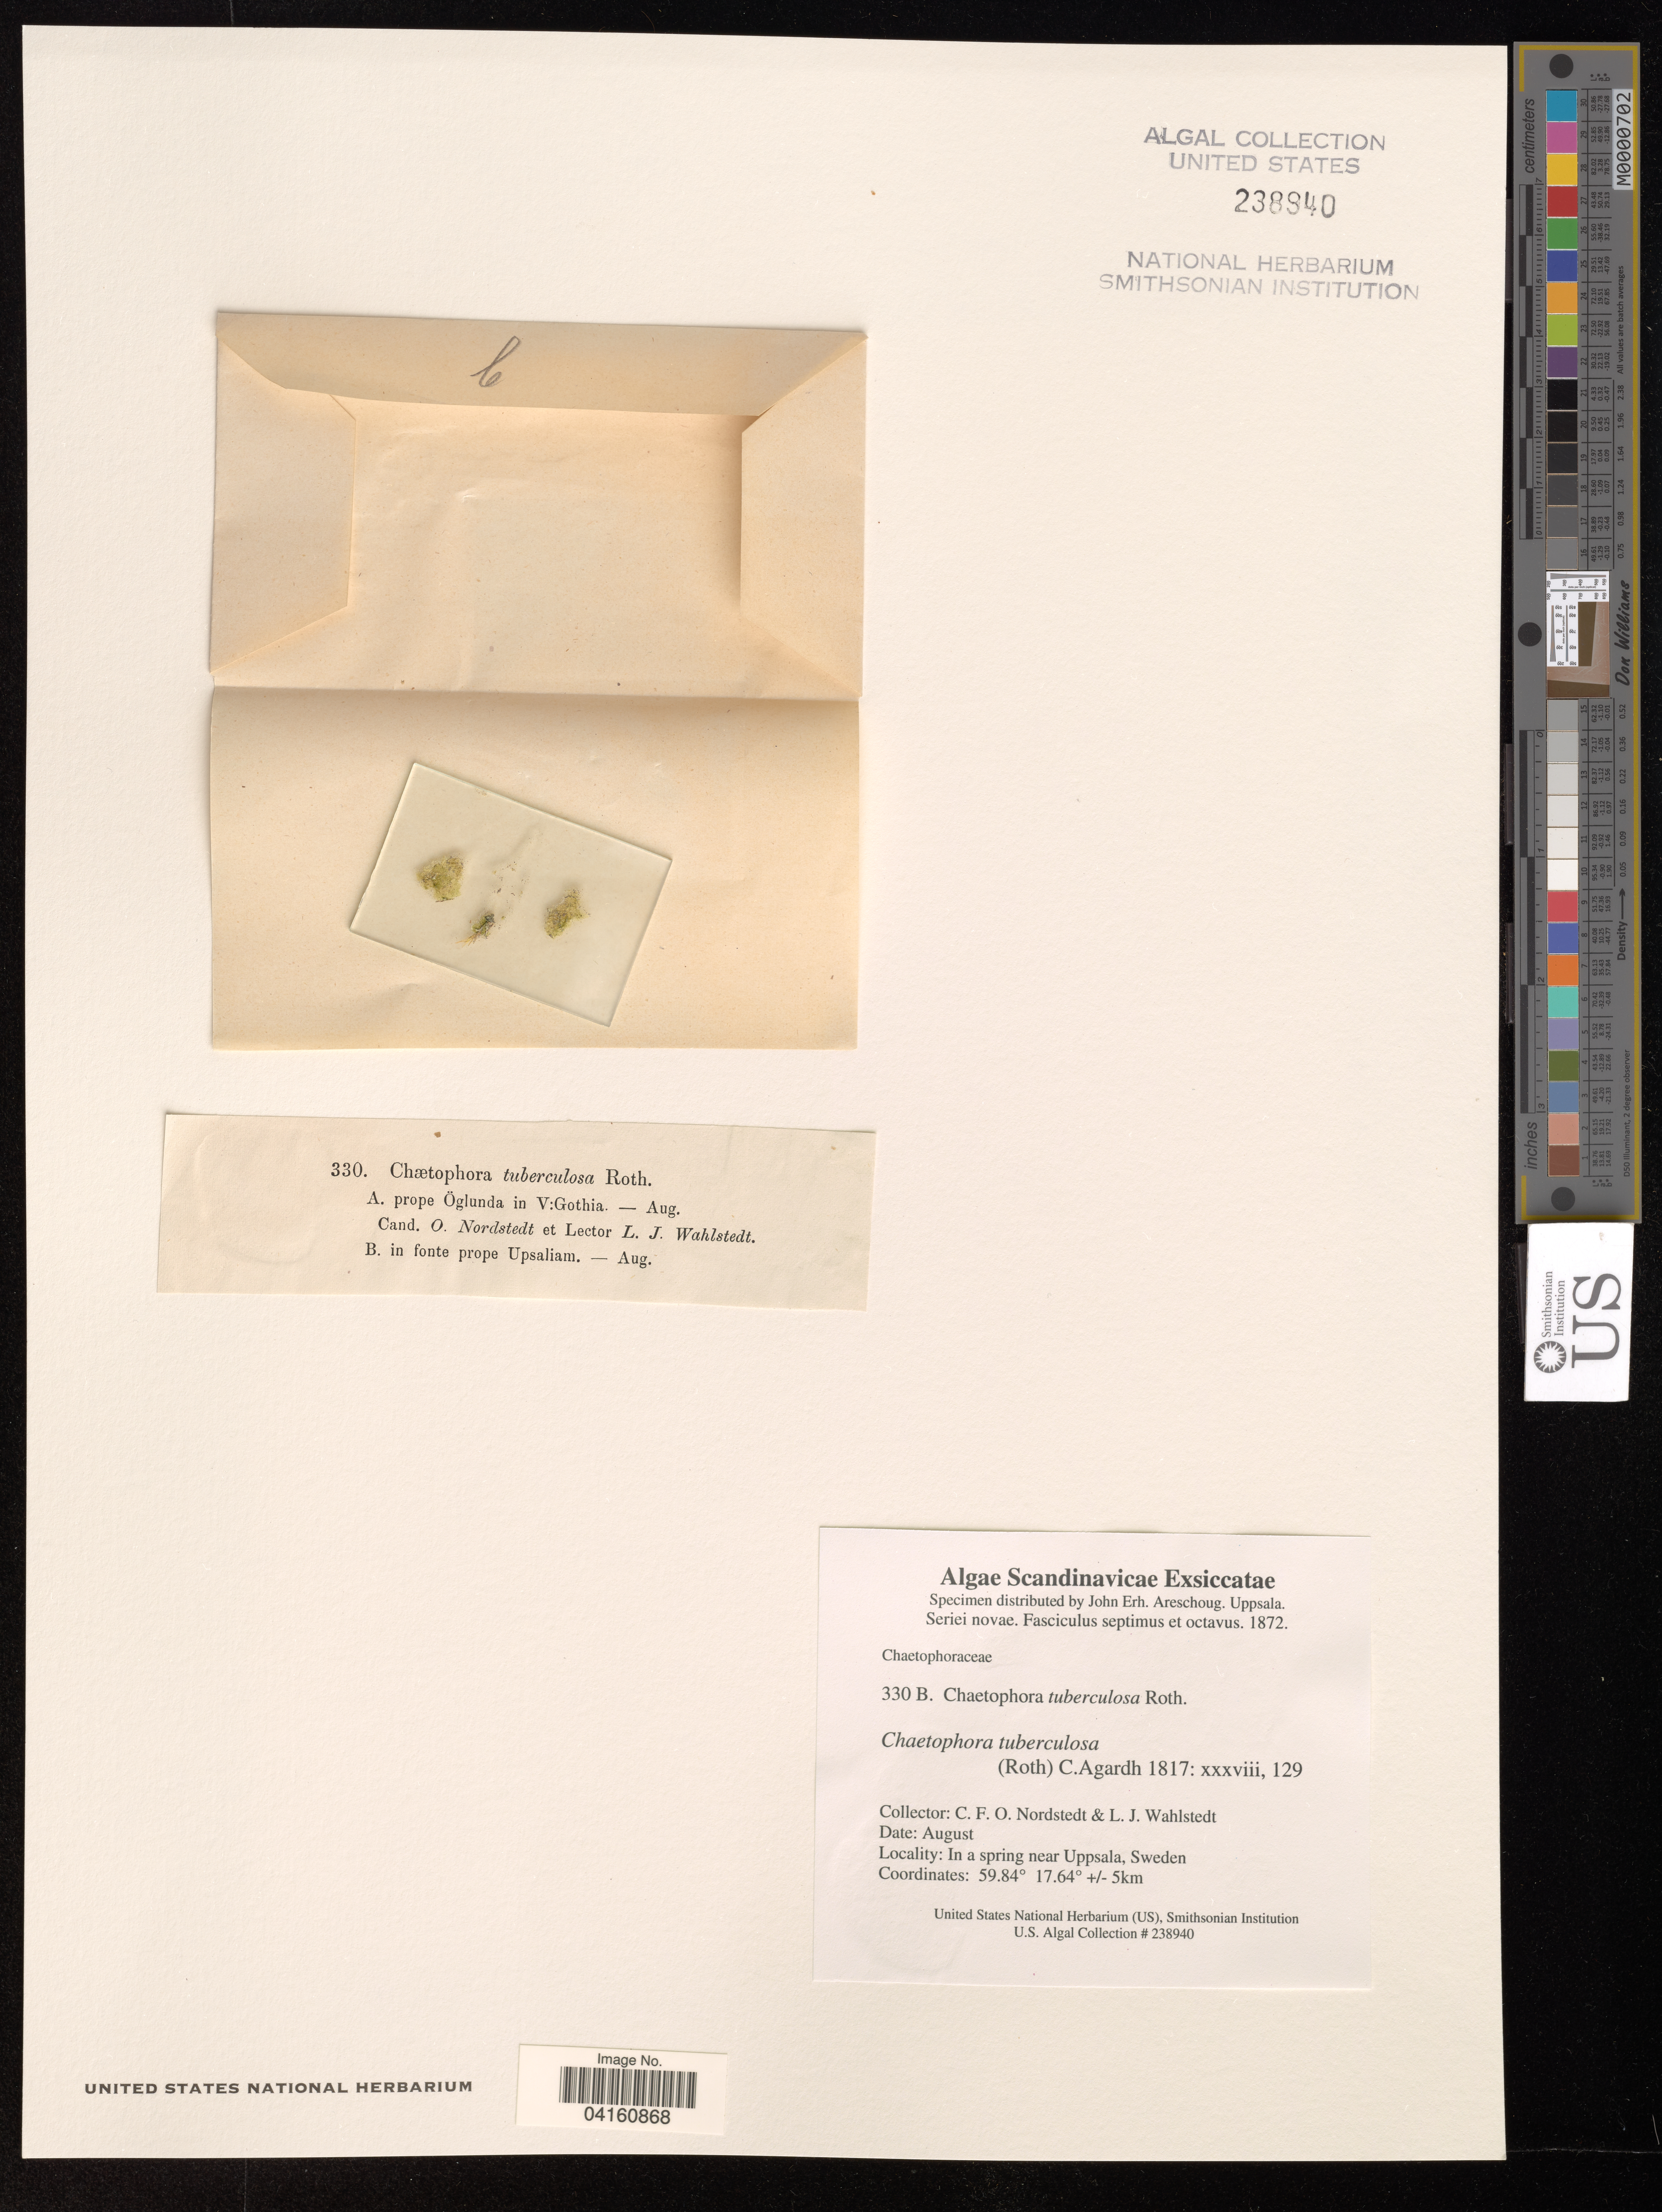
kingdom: Plantae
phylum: Tracheophyta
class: Magnoliopsida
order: Asterales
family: Asteraceae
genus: Chaetophora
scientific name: Chaetophora tuberculosa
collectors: C. F. O. Nordstedt & L. J. Wahlstedt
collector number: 330 B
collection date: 1872-08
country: Sweden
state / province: Uppsala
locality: In a spring near Uppsala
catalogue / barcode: US 238940